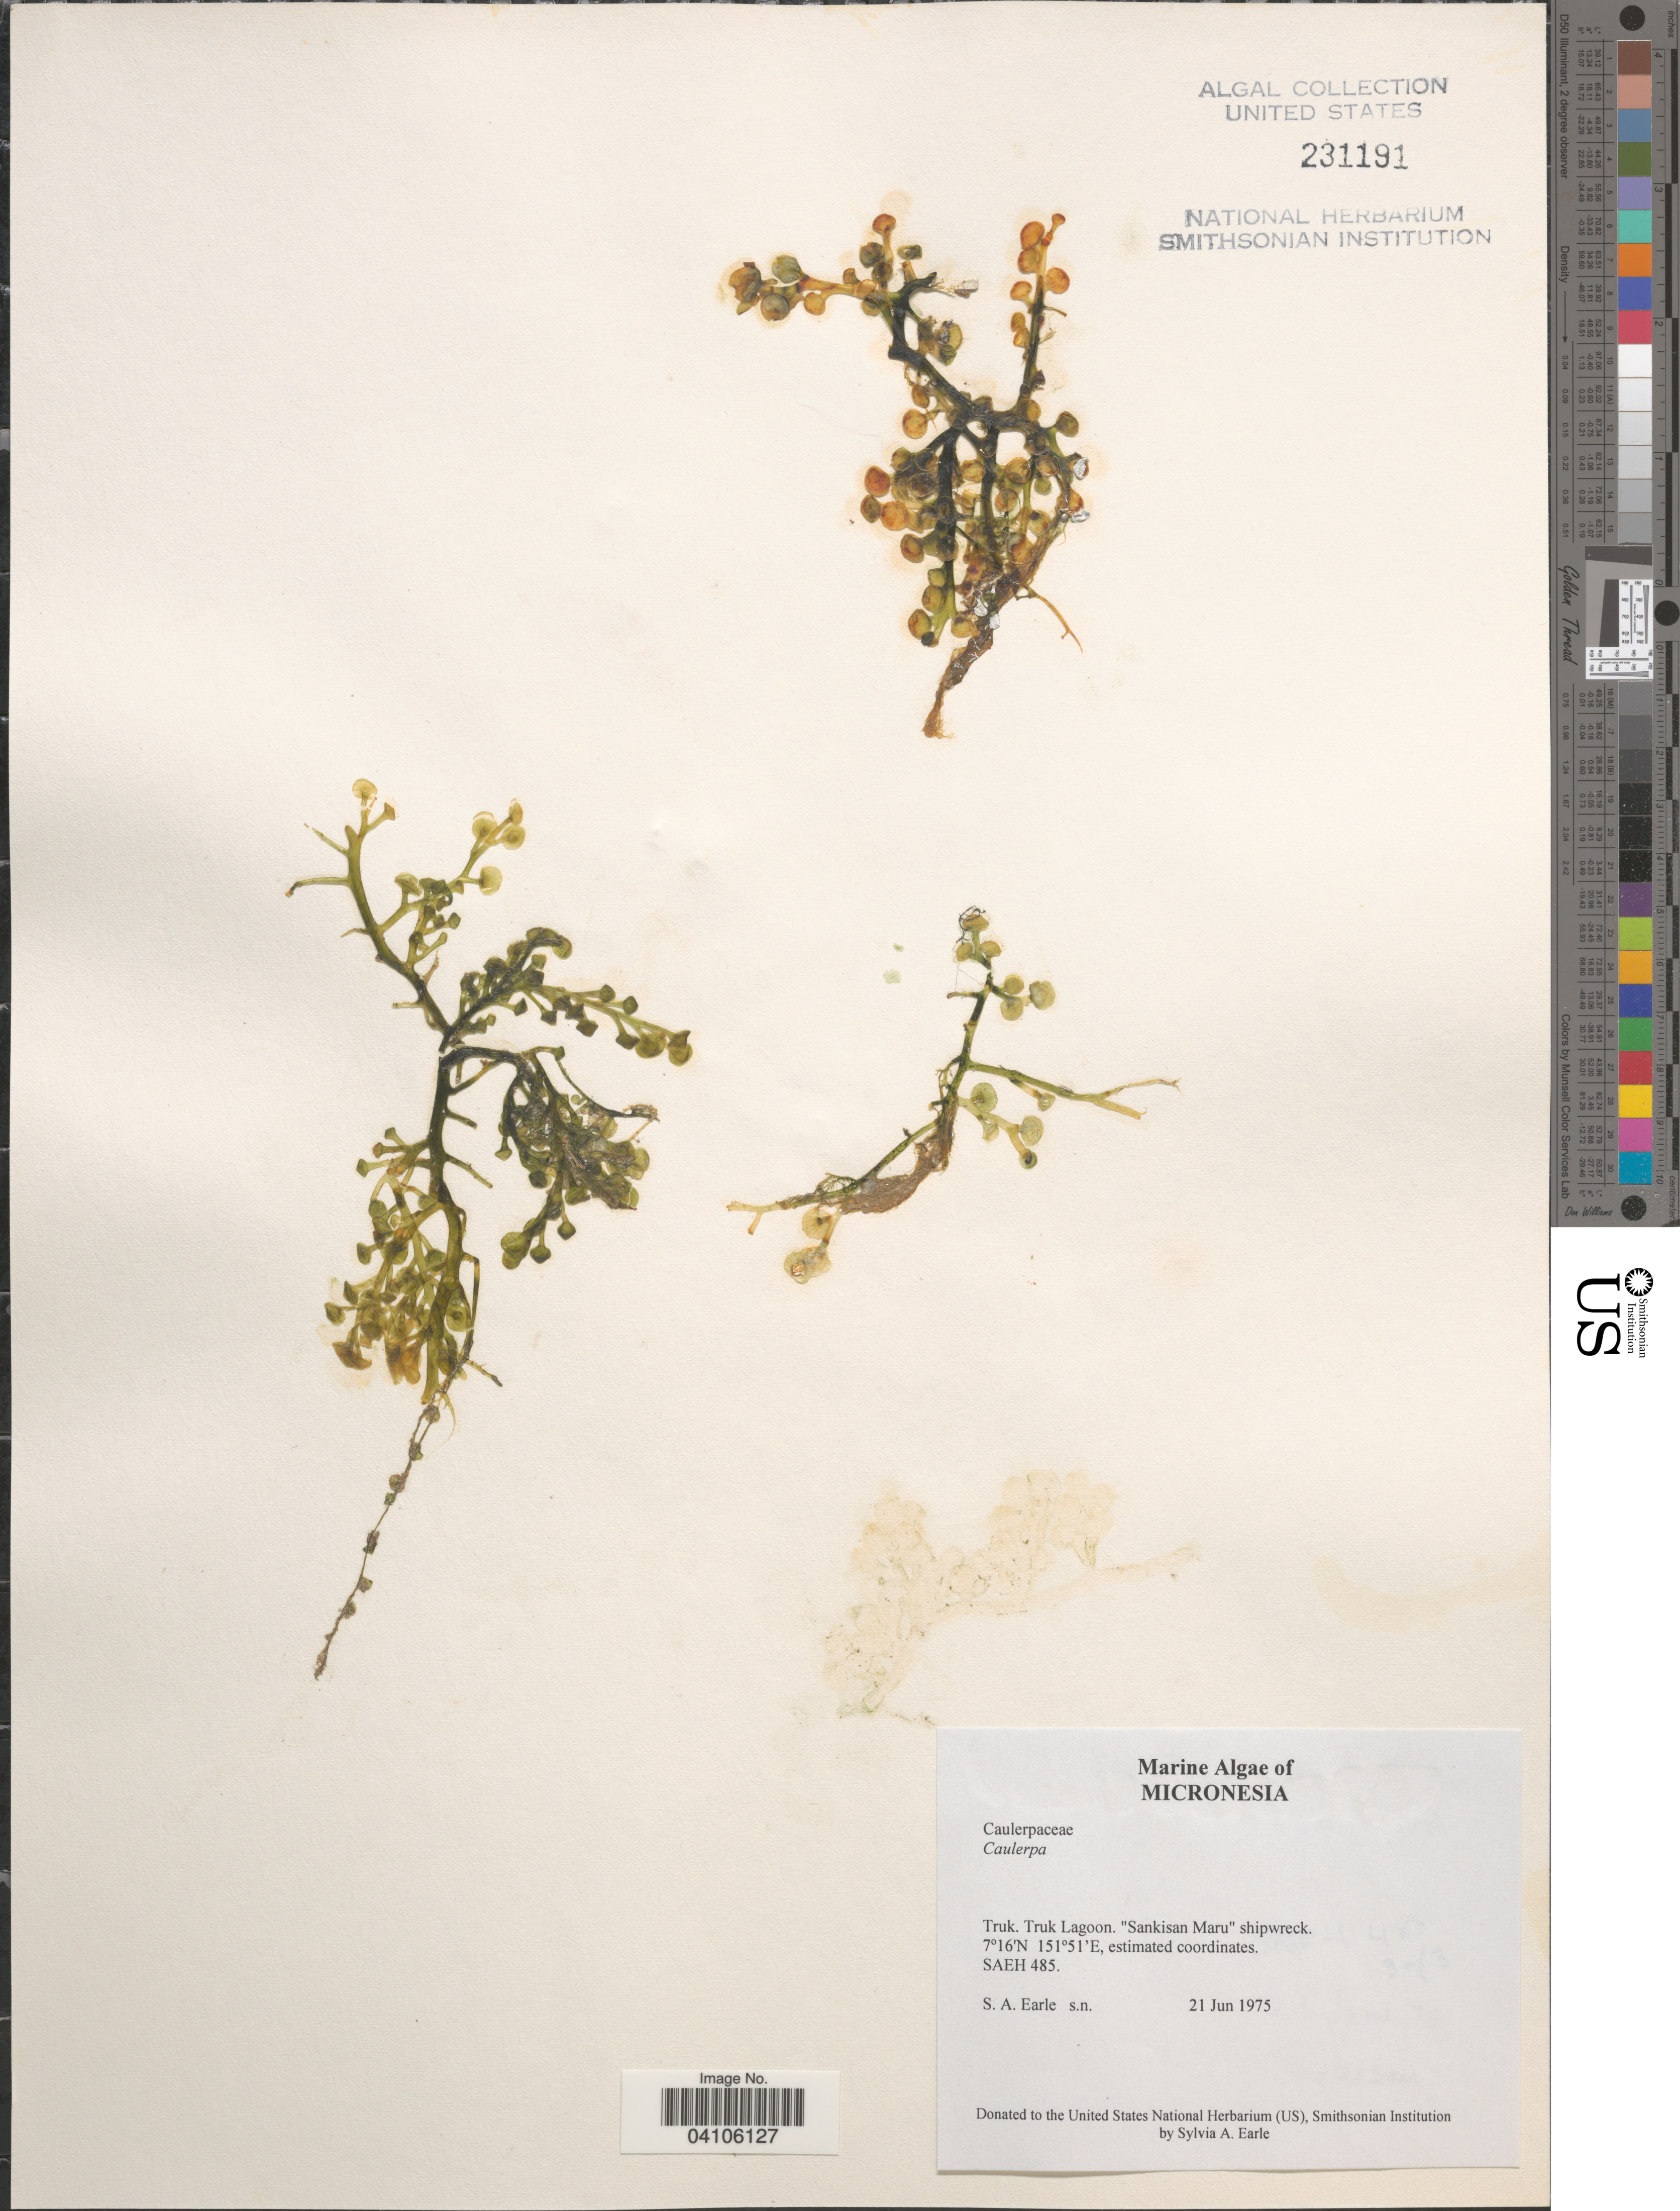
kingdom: Plantae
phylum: Chlorophyta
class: Ulvophyceae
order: Bryopsidales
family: Caulerpaceae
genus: Caulerpa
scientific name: Caulerpa sp.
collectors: S. A. Earle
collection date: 1975-06-21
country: Micronesia, Federated States of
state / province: Truk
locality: Truk Lagoon. "Sankisan Maru" shipwreck. SAEH 485.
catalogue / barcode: US 231191